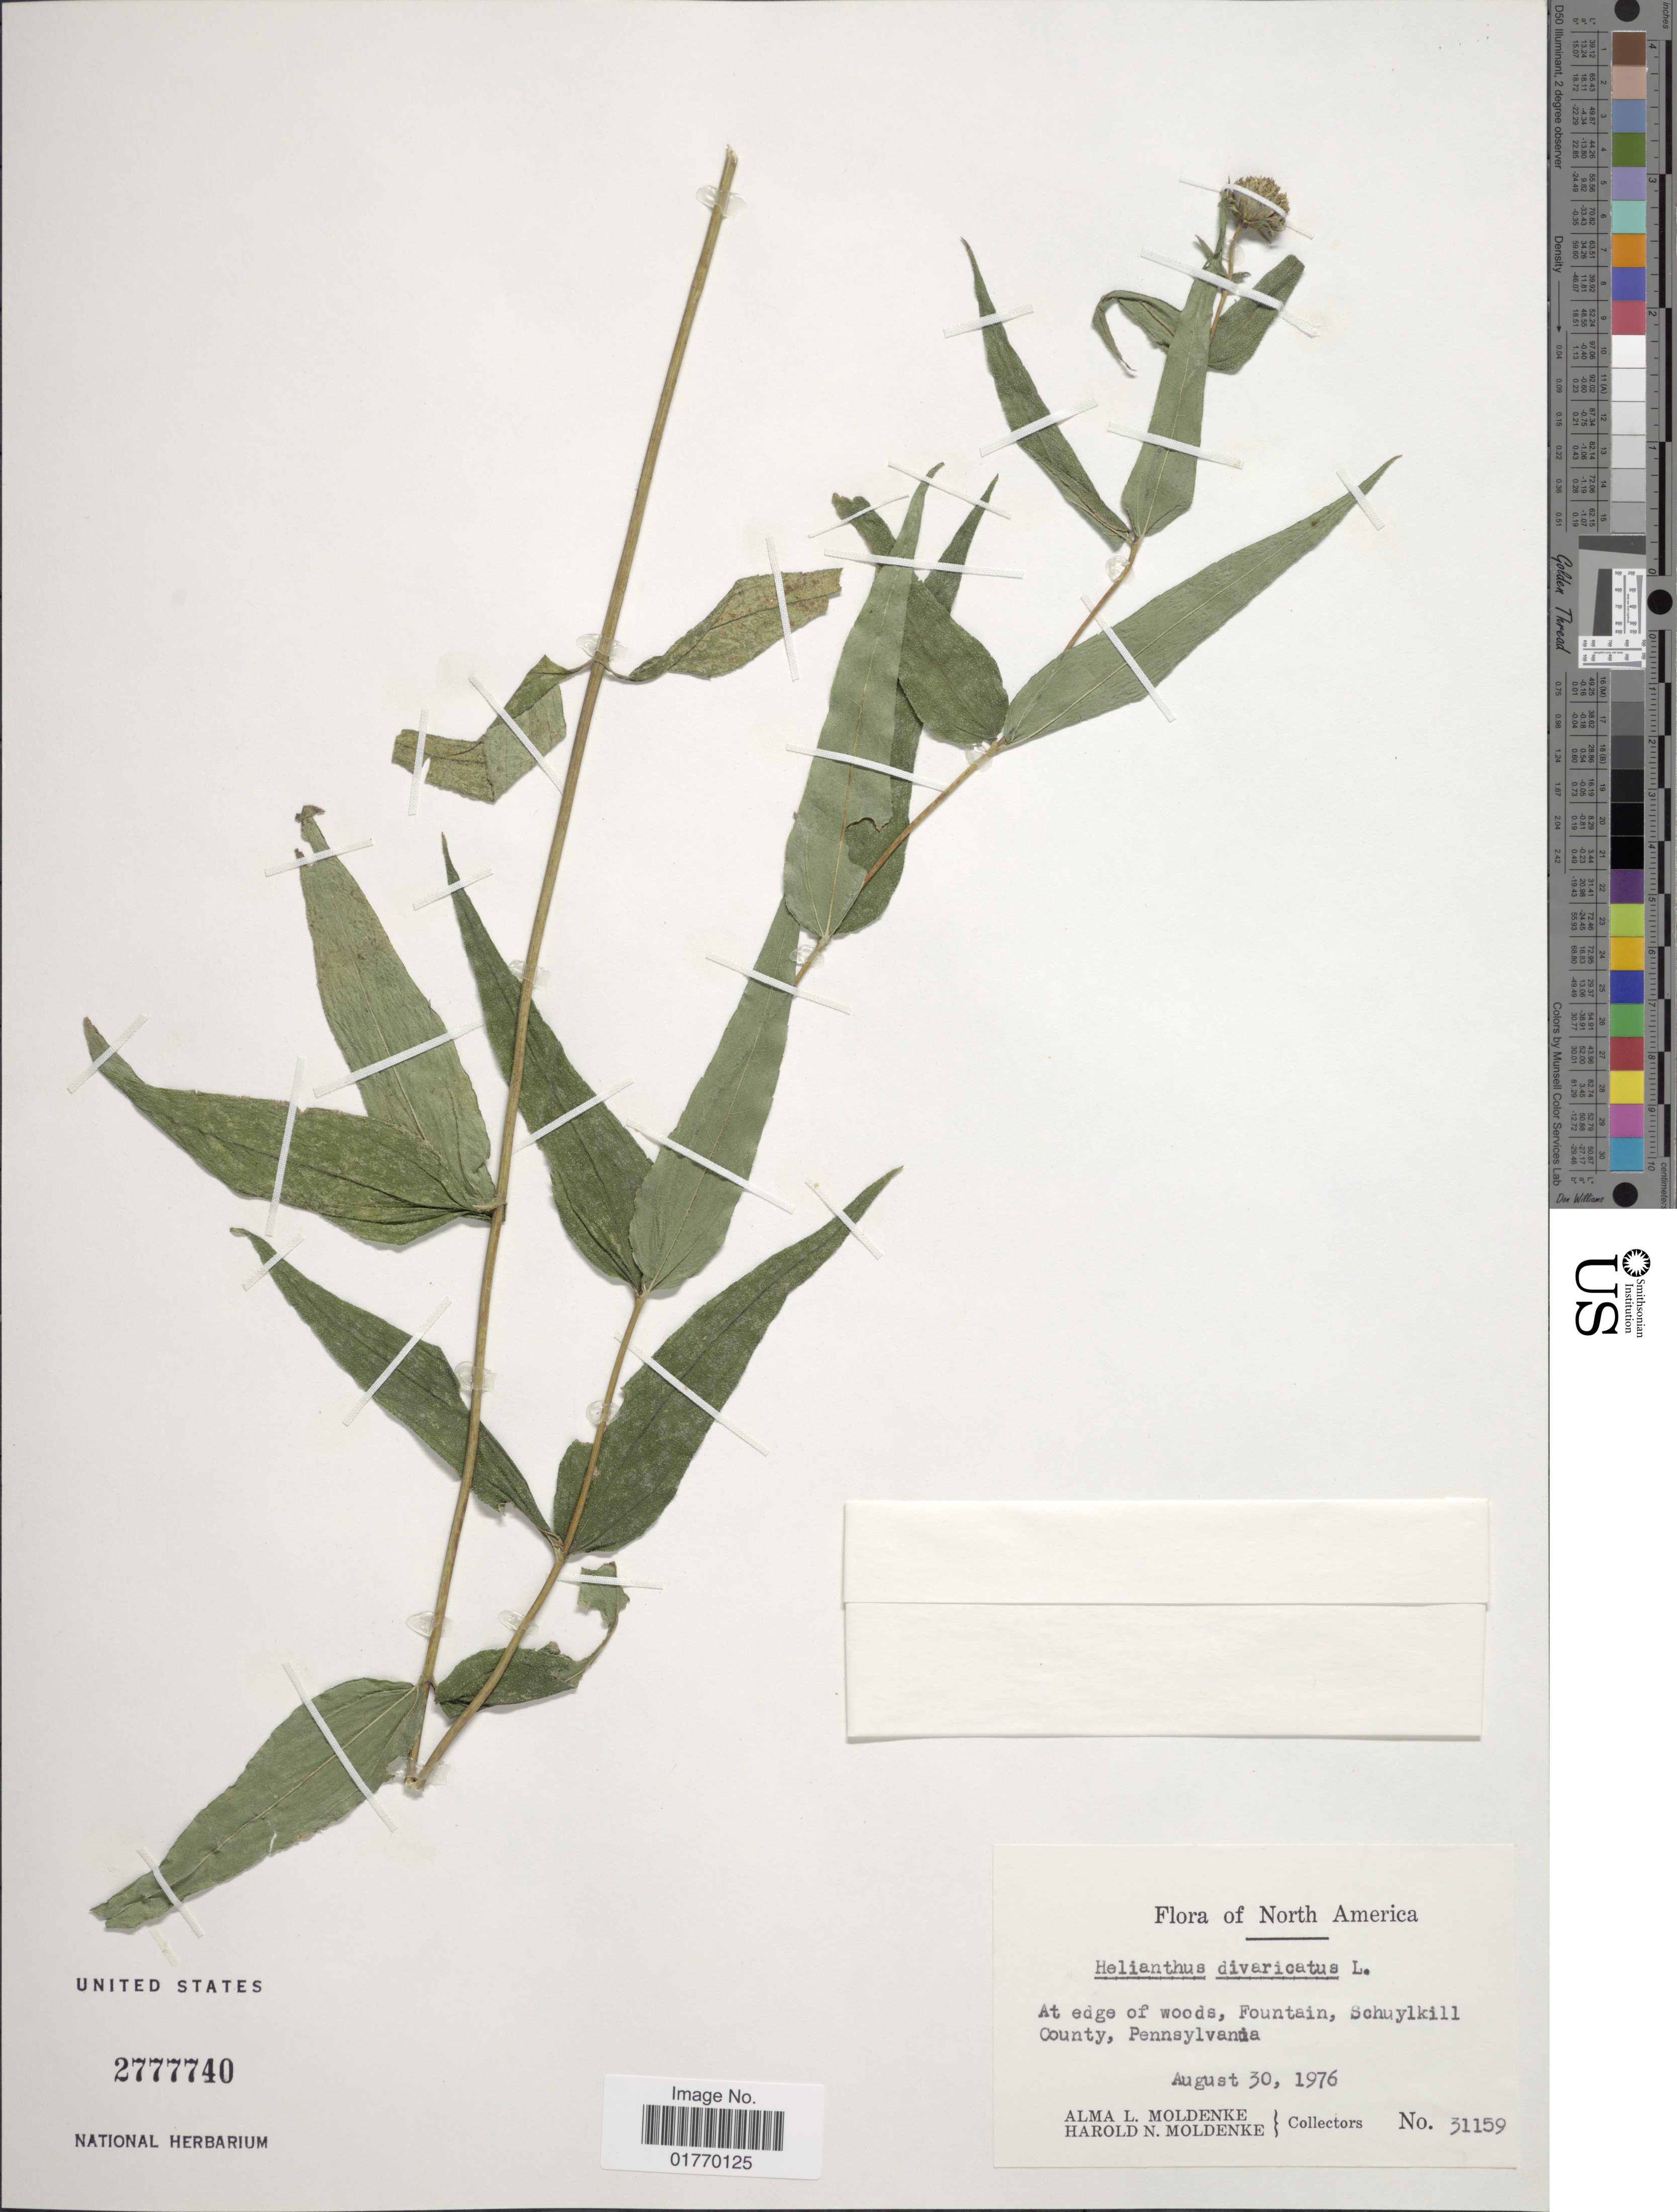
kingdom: Plantae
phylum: Tracheophyta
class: Magnoliopsida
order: Asterales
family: Asteraceae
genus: Helianthus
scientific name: Helianthus divaricatus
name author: L.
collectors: A. L. Moldenke & H. N. Moldenke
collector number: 31159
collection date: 1976-08-30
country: United States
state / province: Pennsylvania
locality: At edge of woods, Fountain, Schuylkill County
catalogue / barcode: US 2777740